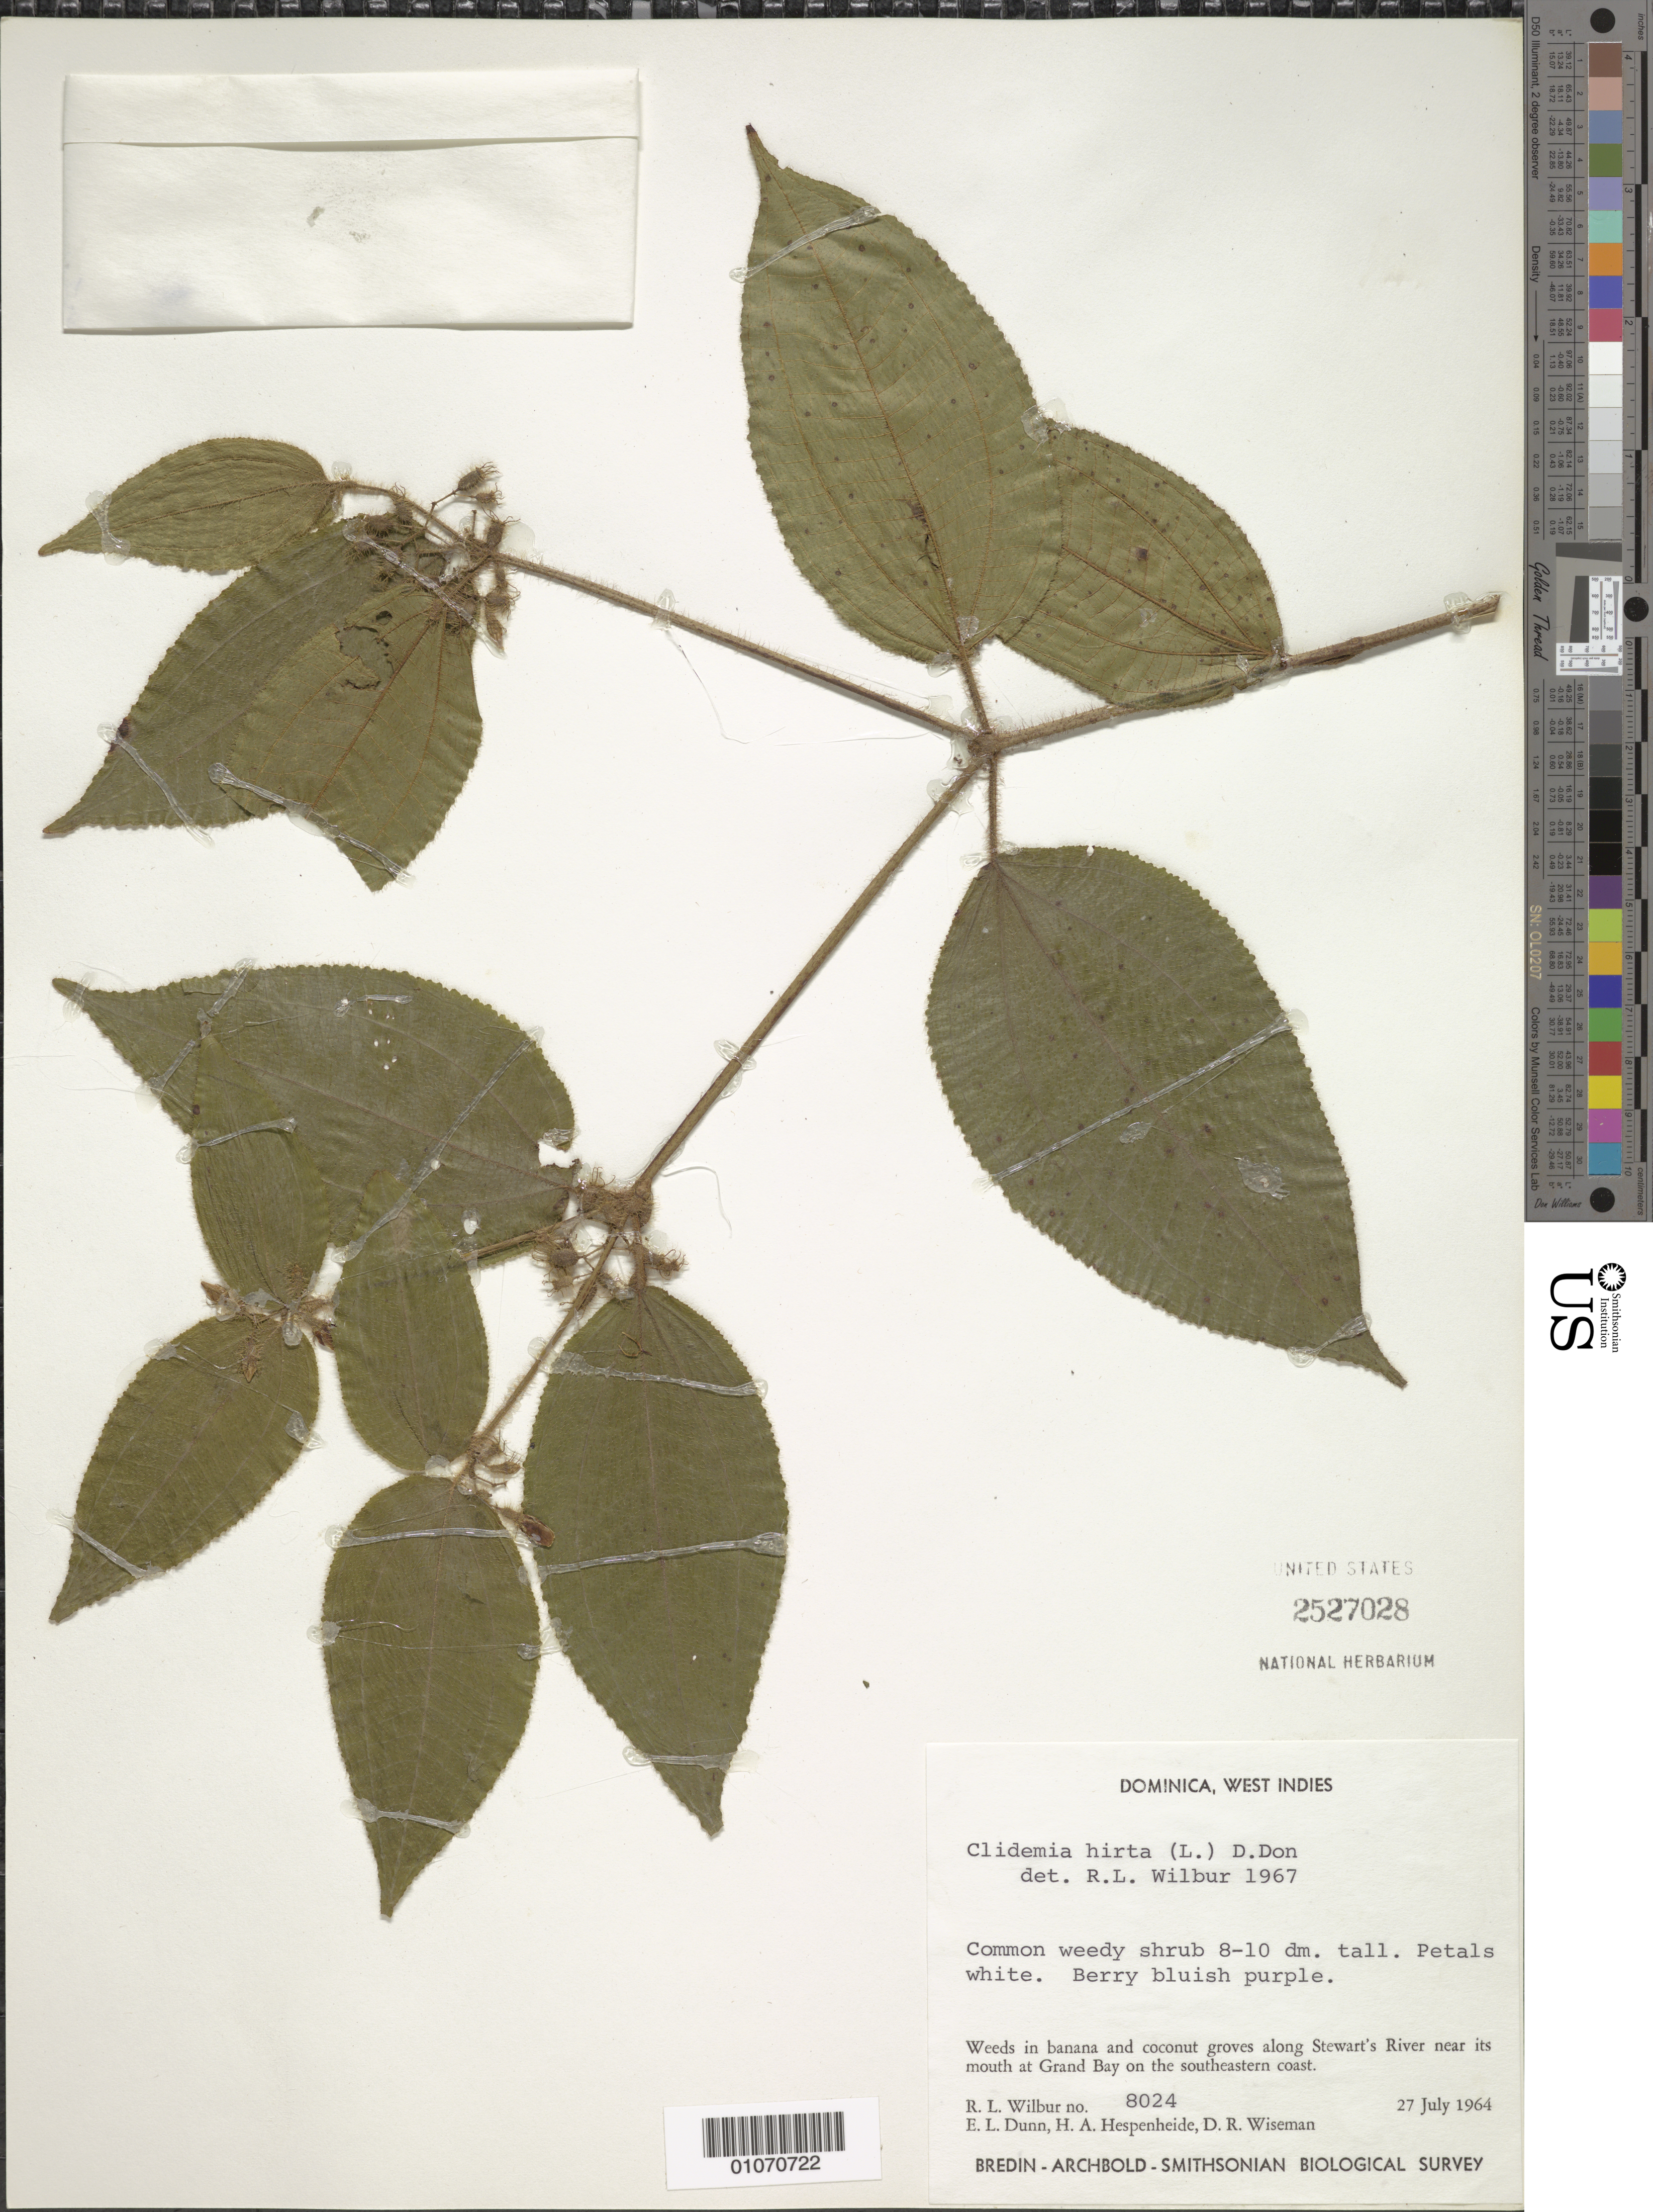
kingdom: Plantae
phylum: Tracheophyta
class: Magnoliopsida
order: Myrtales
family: Melastomataceae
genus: Clidemia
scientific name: Clidemia hirta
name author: (L.) D. Don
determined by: Wilbur, R. L.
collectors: R. L. Wilbur, E. Dunn, H. A. Hespenheide & D. R. Wiseman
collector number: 8024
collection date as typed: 27 Jul 1964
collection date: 1964-07-27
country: Dominica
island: Dominica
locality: Stewart's River, near its mouth at Grand Bay on the SE coast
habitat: Weeds in banana and coconut groves along river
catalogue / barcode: US 2527028